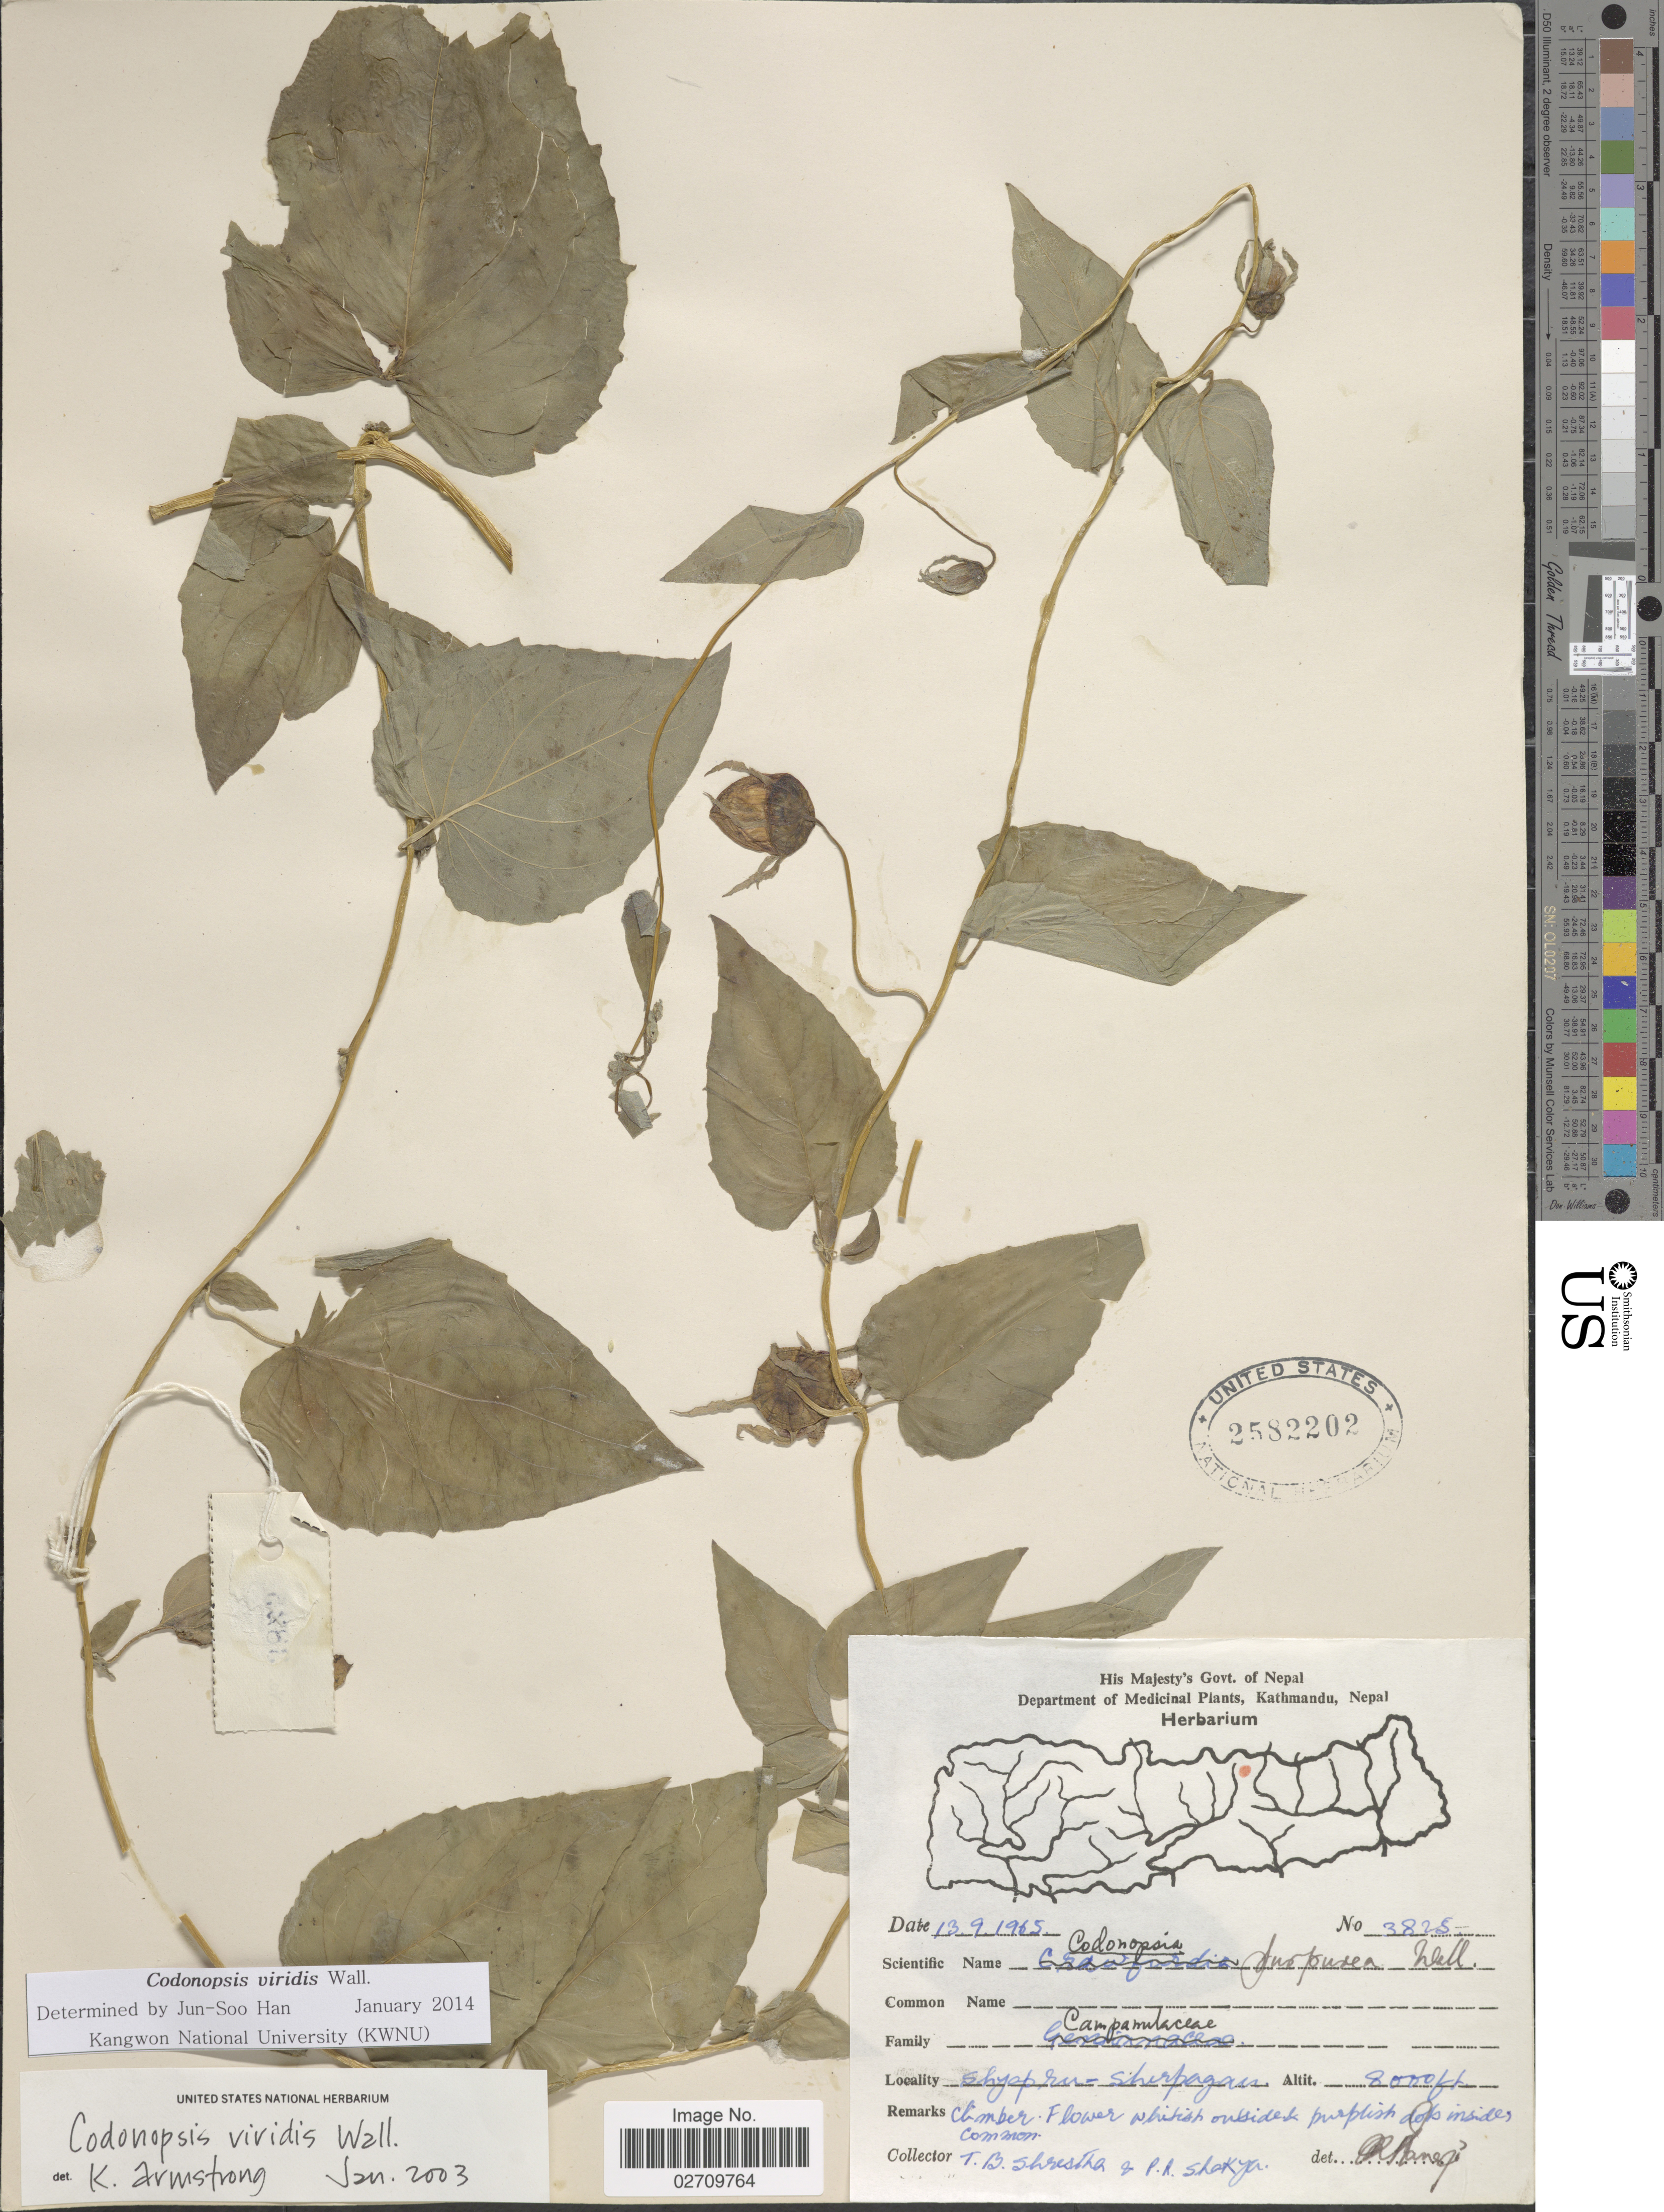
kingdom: Plantae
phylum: Tracheophyta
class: Magnoliopsida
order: Asterales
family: Campanulaceae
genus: Codonopsis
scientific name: Codonopsis viridis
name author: Wall.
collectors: T. B. Shrestha & P. Shakya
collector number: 3825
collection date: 1965-09-13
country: Nepal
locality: Shyapru-Shirpagan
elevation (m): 2438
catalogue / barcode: US 2582202